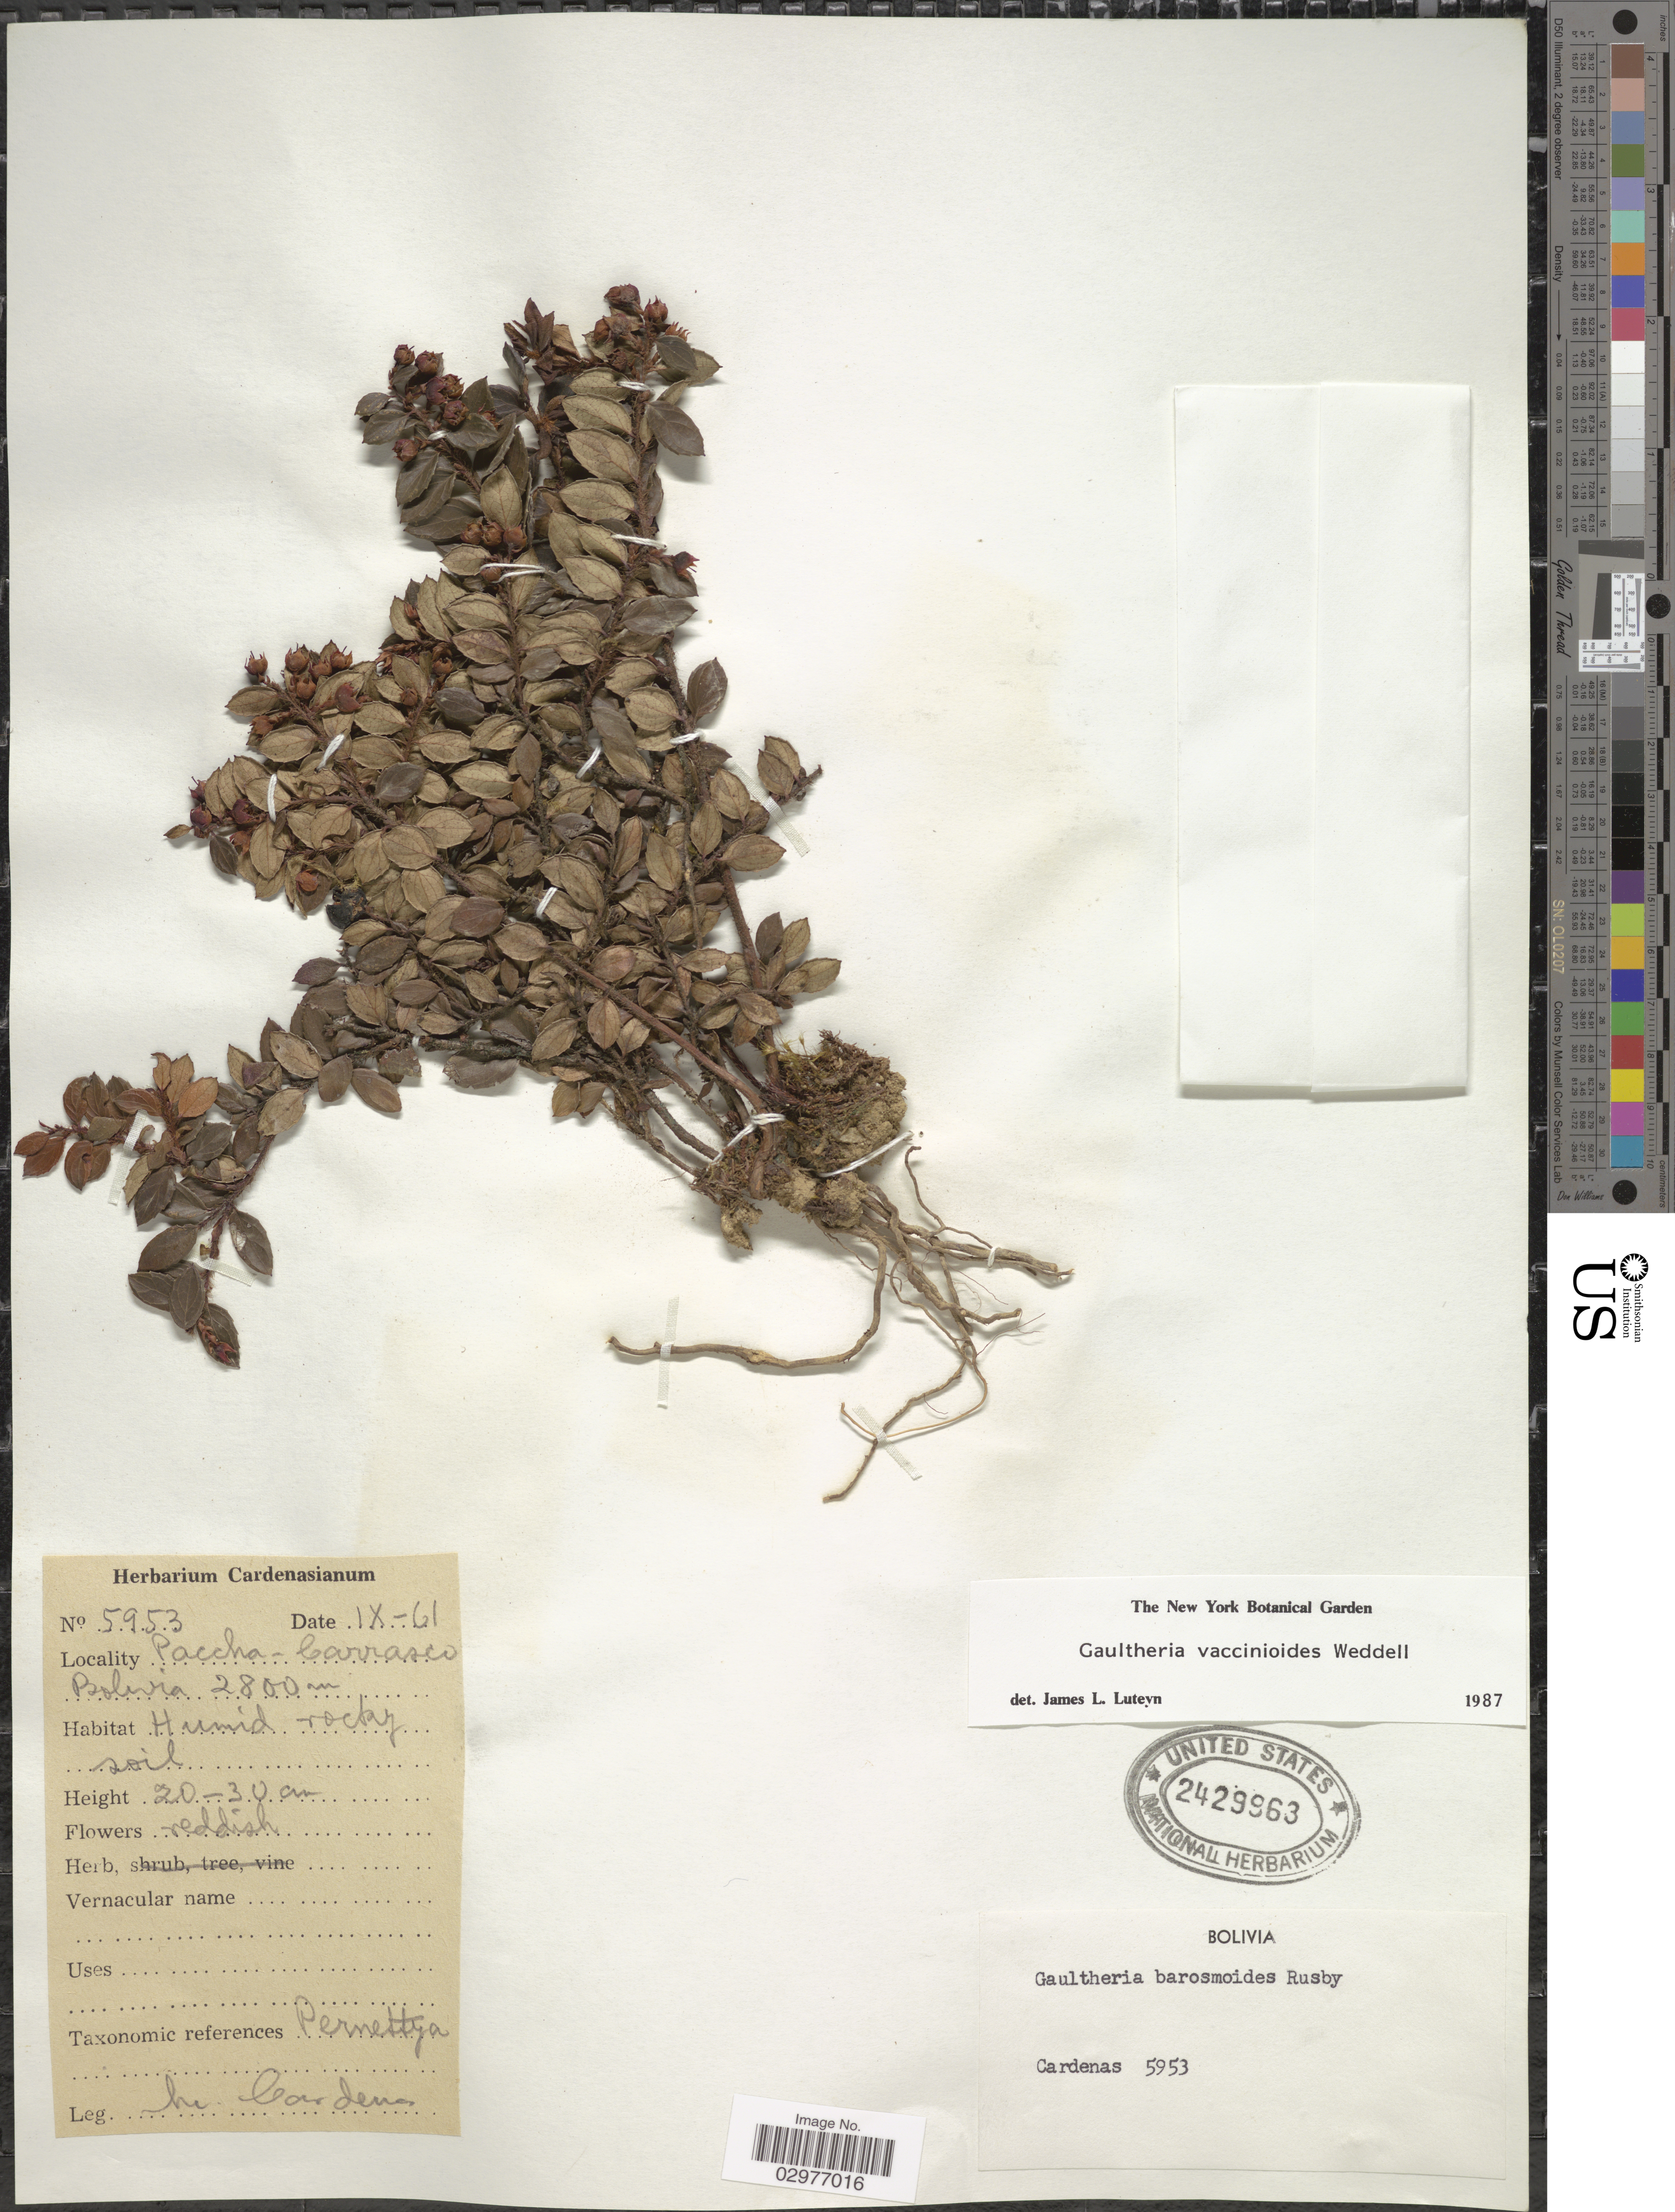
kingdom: Plantae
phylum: Tracheophyta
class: Magnoliopsida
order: Ericales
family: Ericaceae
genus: Gaultheria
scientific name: Gaultheria vaccinioides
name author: Wedd.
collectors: M. Cárdenas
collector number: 5953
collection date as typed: Transcribed d/m/y: /9/61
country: Bolivia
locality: Paccha - Carrasco.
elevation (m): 2800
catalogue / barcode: US 2429963